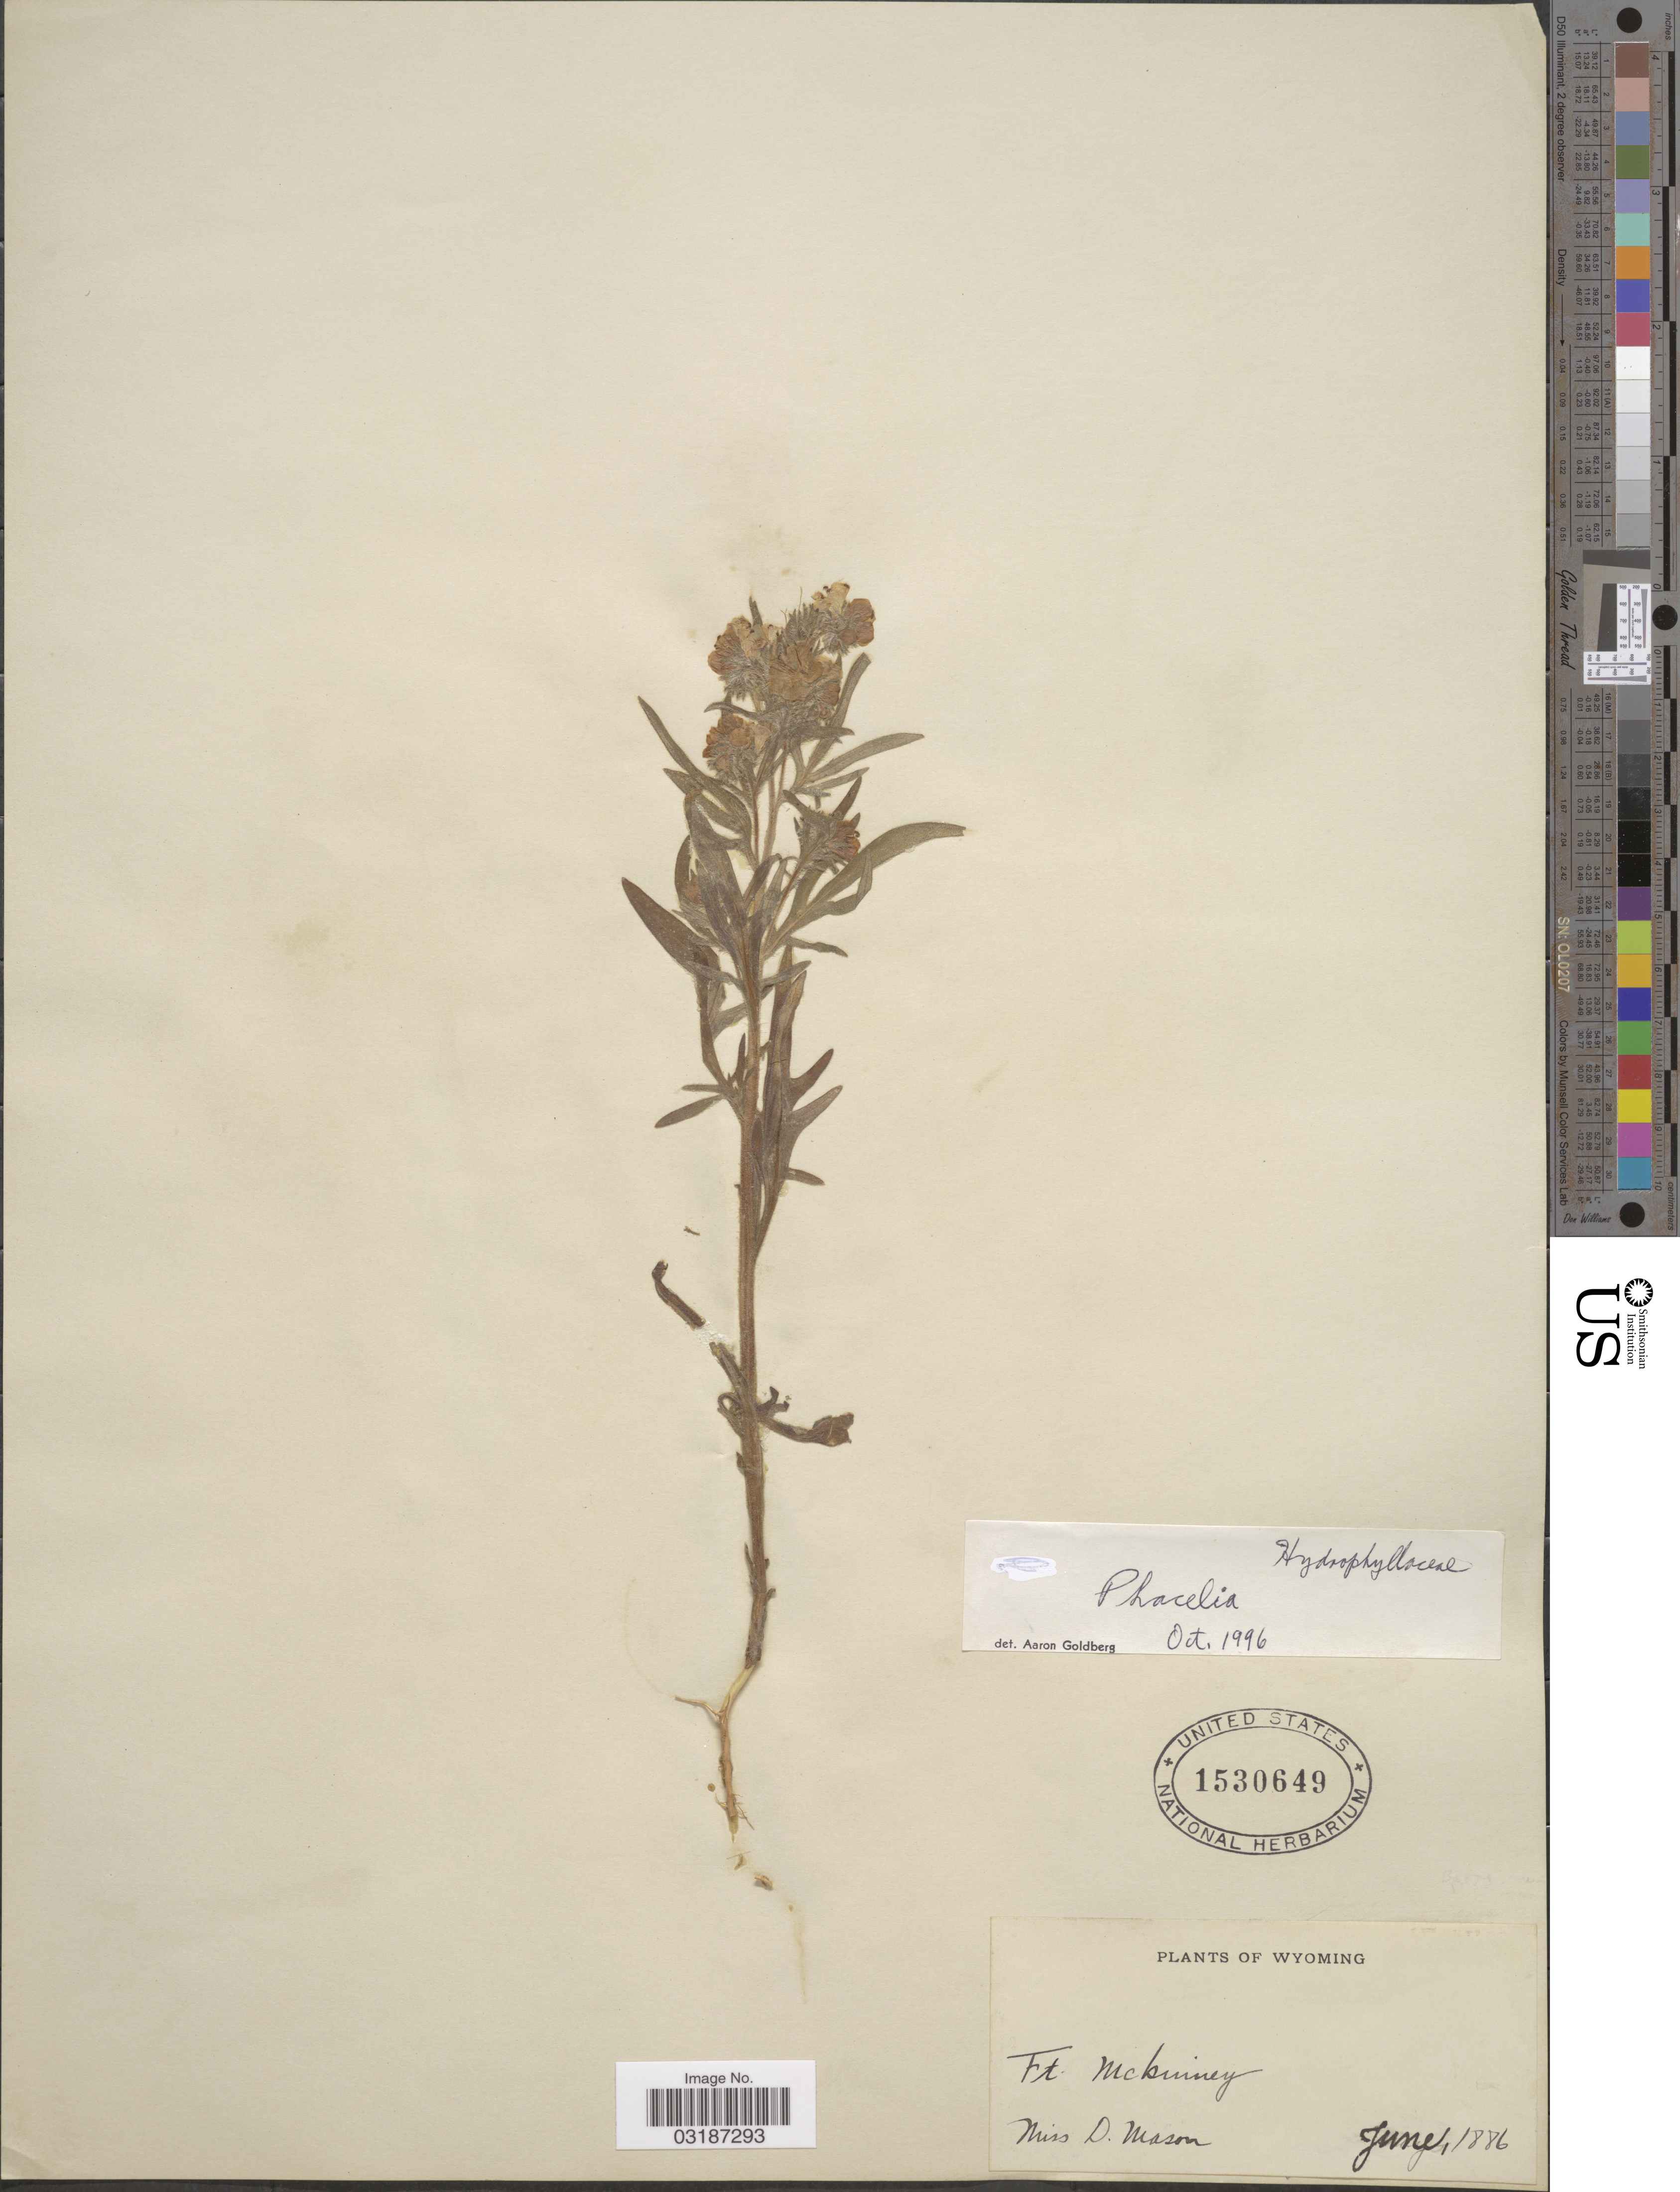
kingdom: Plantae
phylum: Tracheophyta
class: Magnoliopsida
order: Boraginales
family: Hydrophyllaceae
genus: Phacelia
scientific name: Phacelia linearis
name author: (Pursh) Holz.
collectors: D. Mason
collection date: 1886-06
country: United States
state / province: Wyoming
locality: Ft. Mckinney.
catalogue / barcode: US 1530649